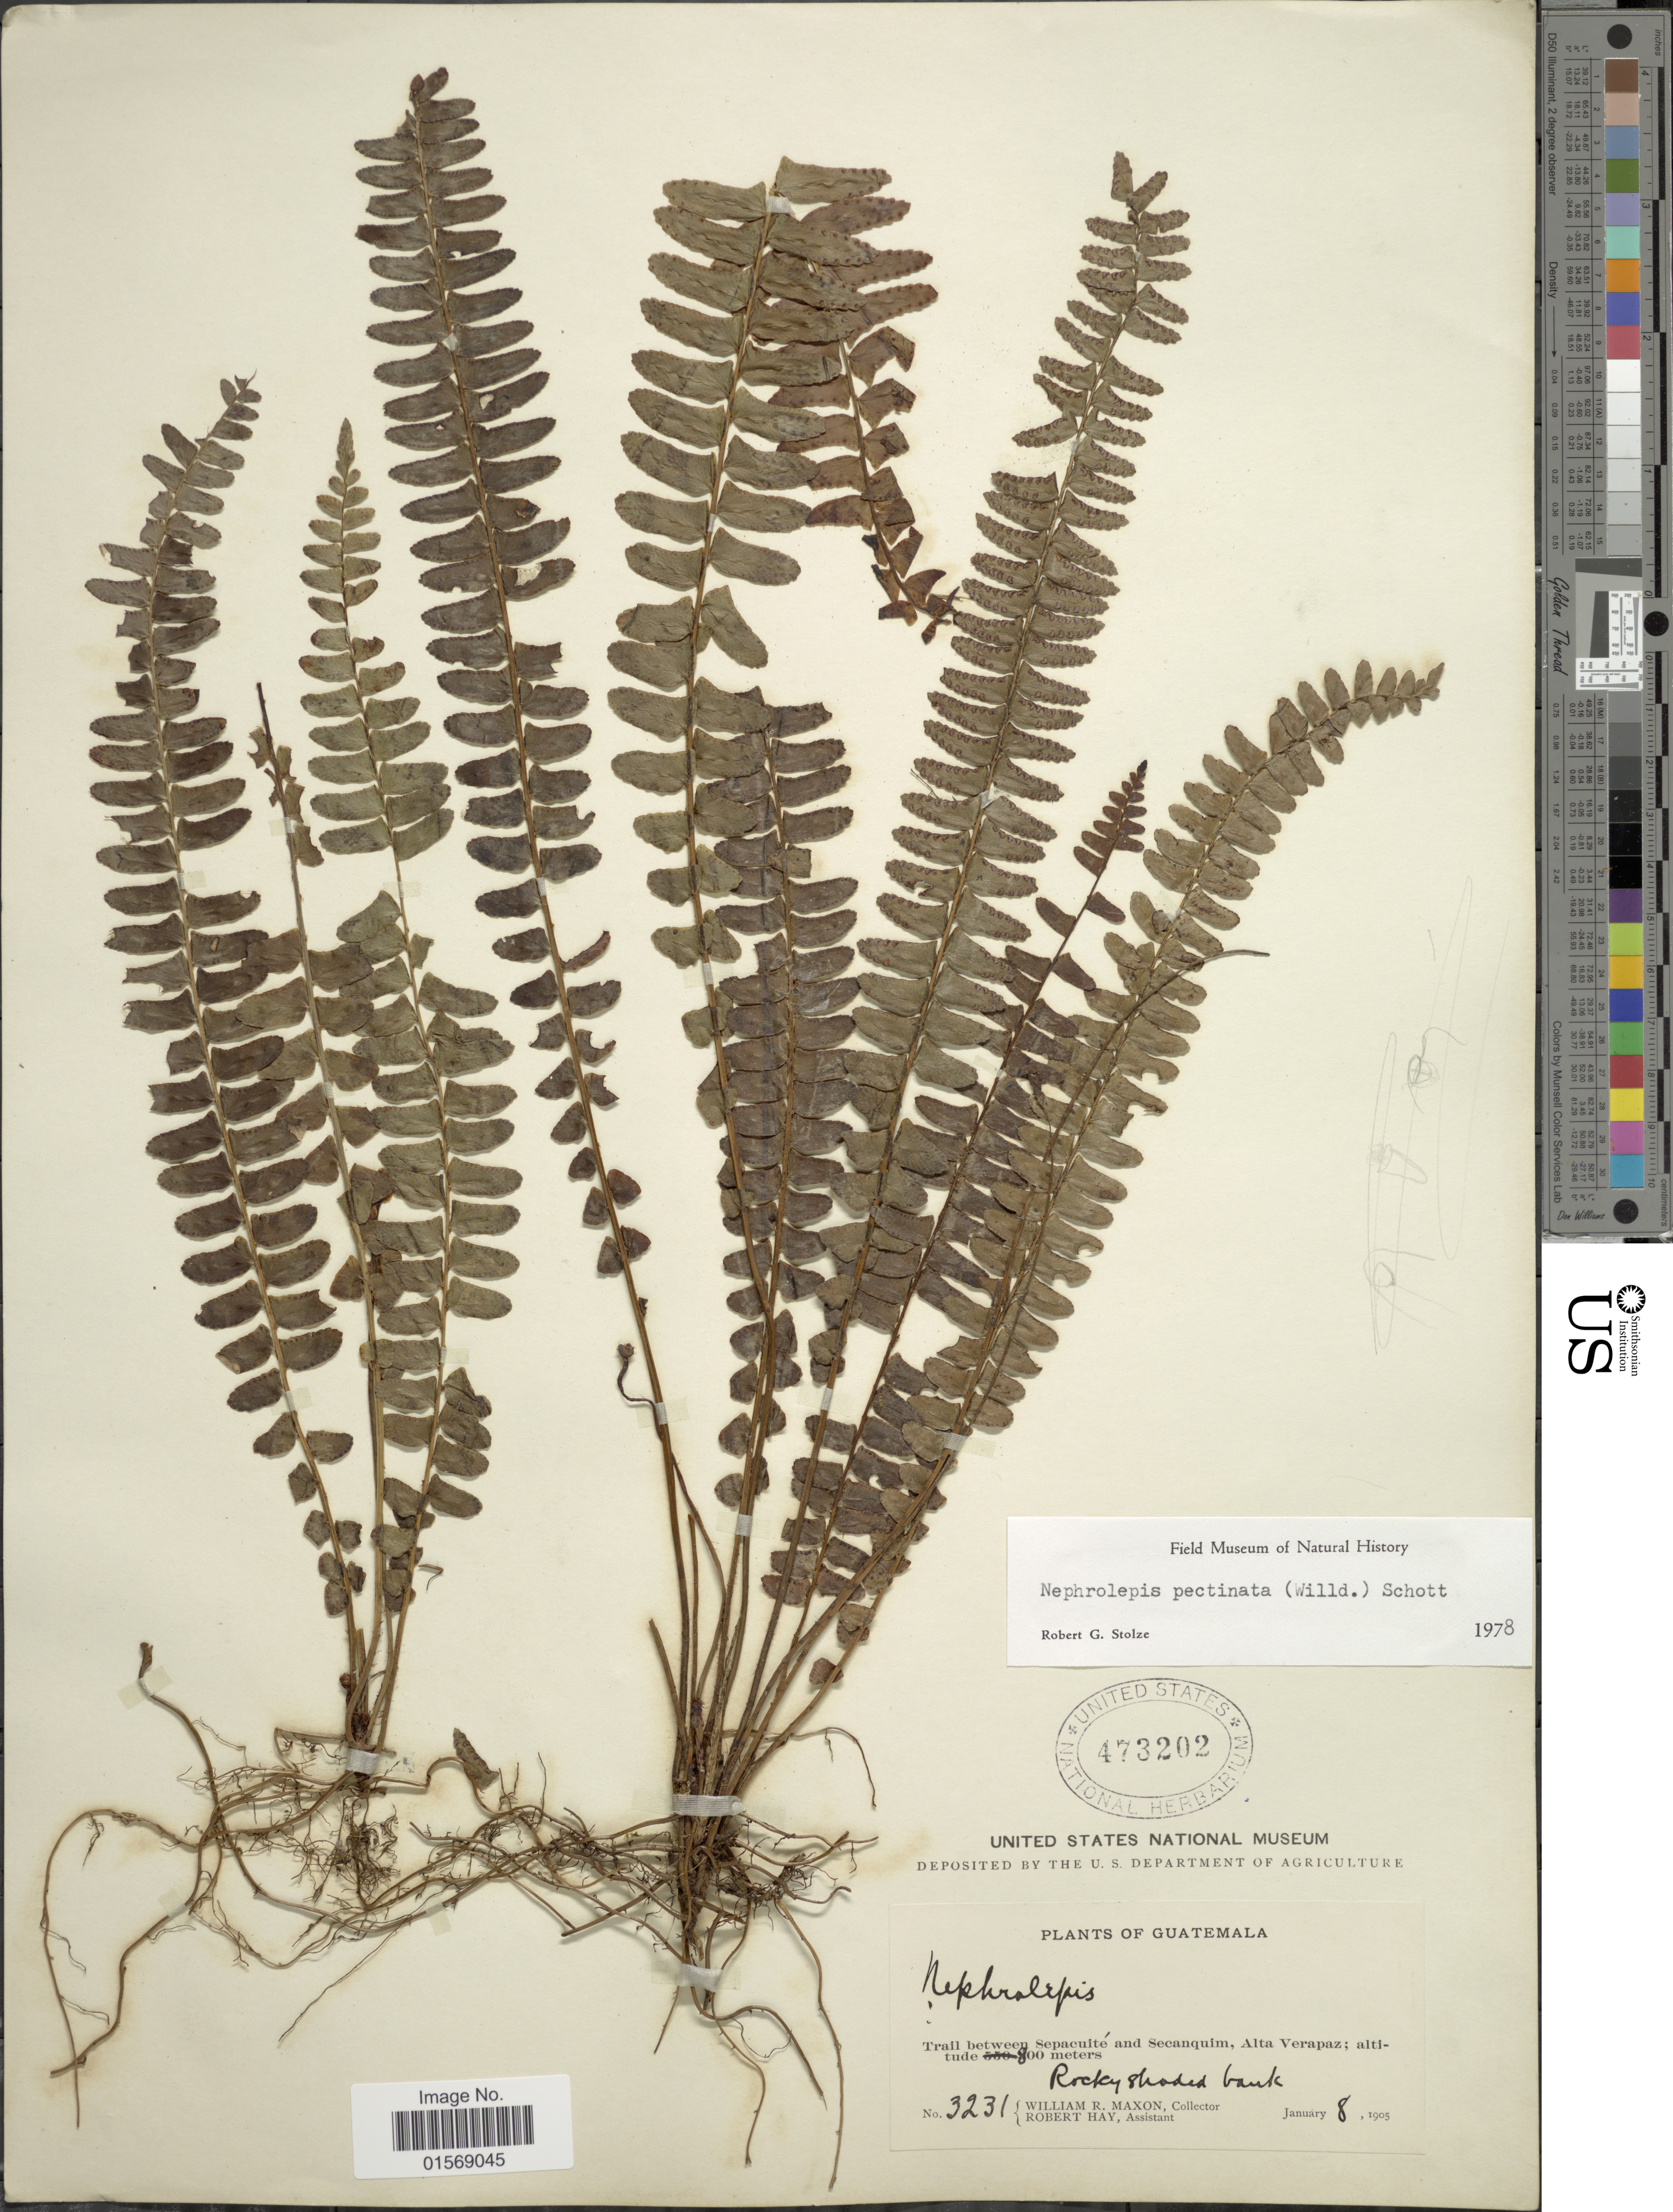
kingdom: Plantae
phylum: Tracheophyta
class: Polypodiopsida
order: Polypodiales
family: Nephrolepidaceae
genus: Nephrolepis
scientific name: Nephrolepis pectinata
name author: (Willd.) Schott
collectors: W. R. Maxon & R. Hay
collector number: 3231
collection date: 1905-01-08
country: Guatemala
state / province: Alta Verapaz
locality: Guatemala. Trail between Sepacuite and Secanquim, Alta Verapaz.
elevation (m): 800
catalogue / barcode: US 473202